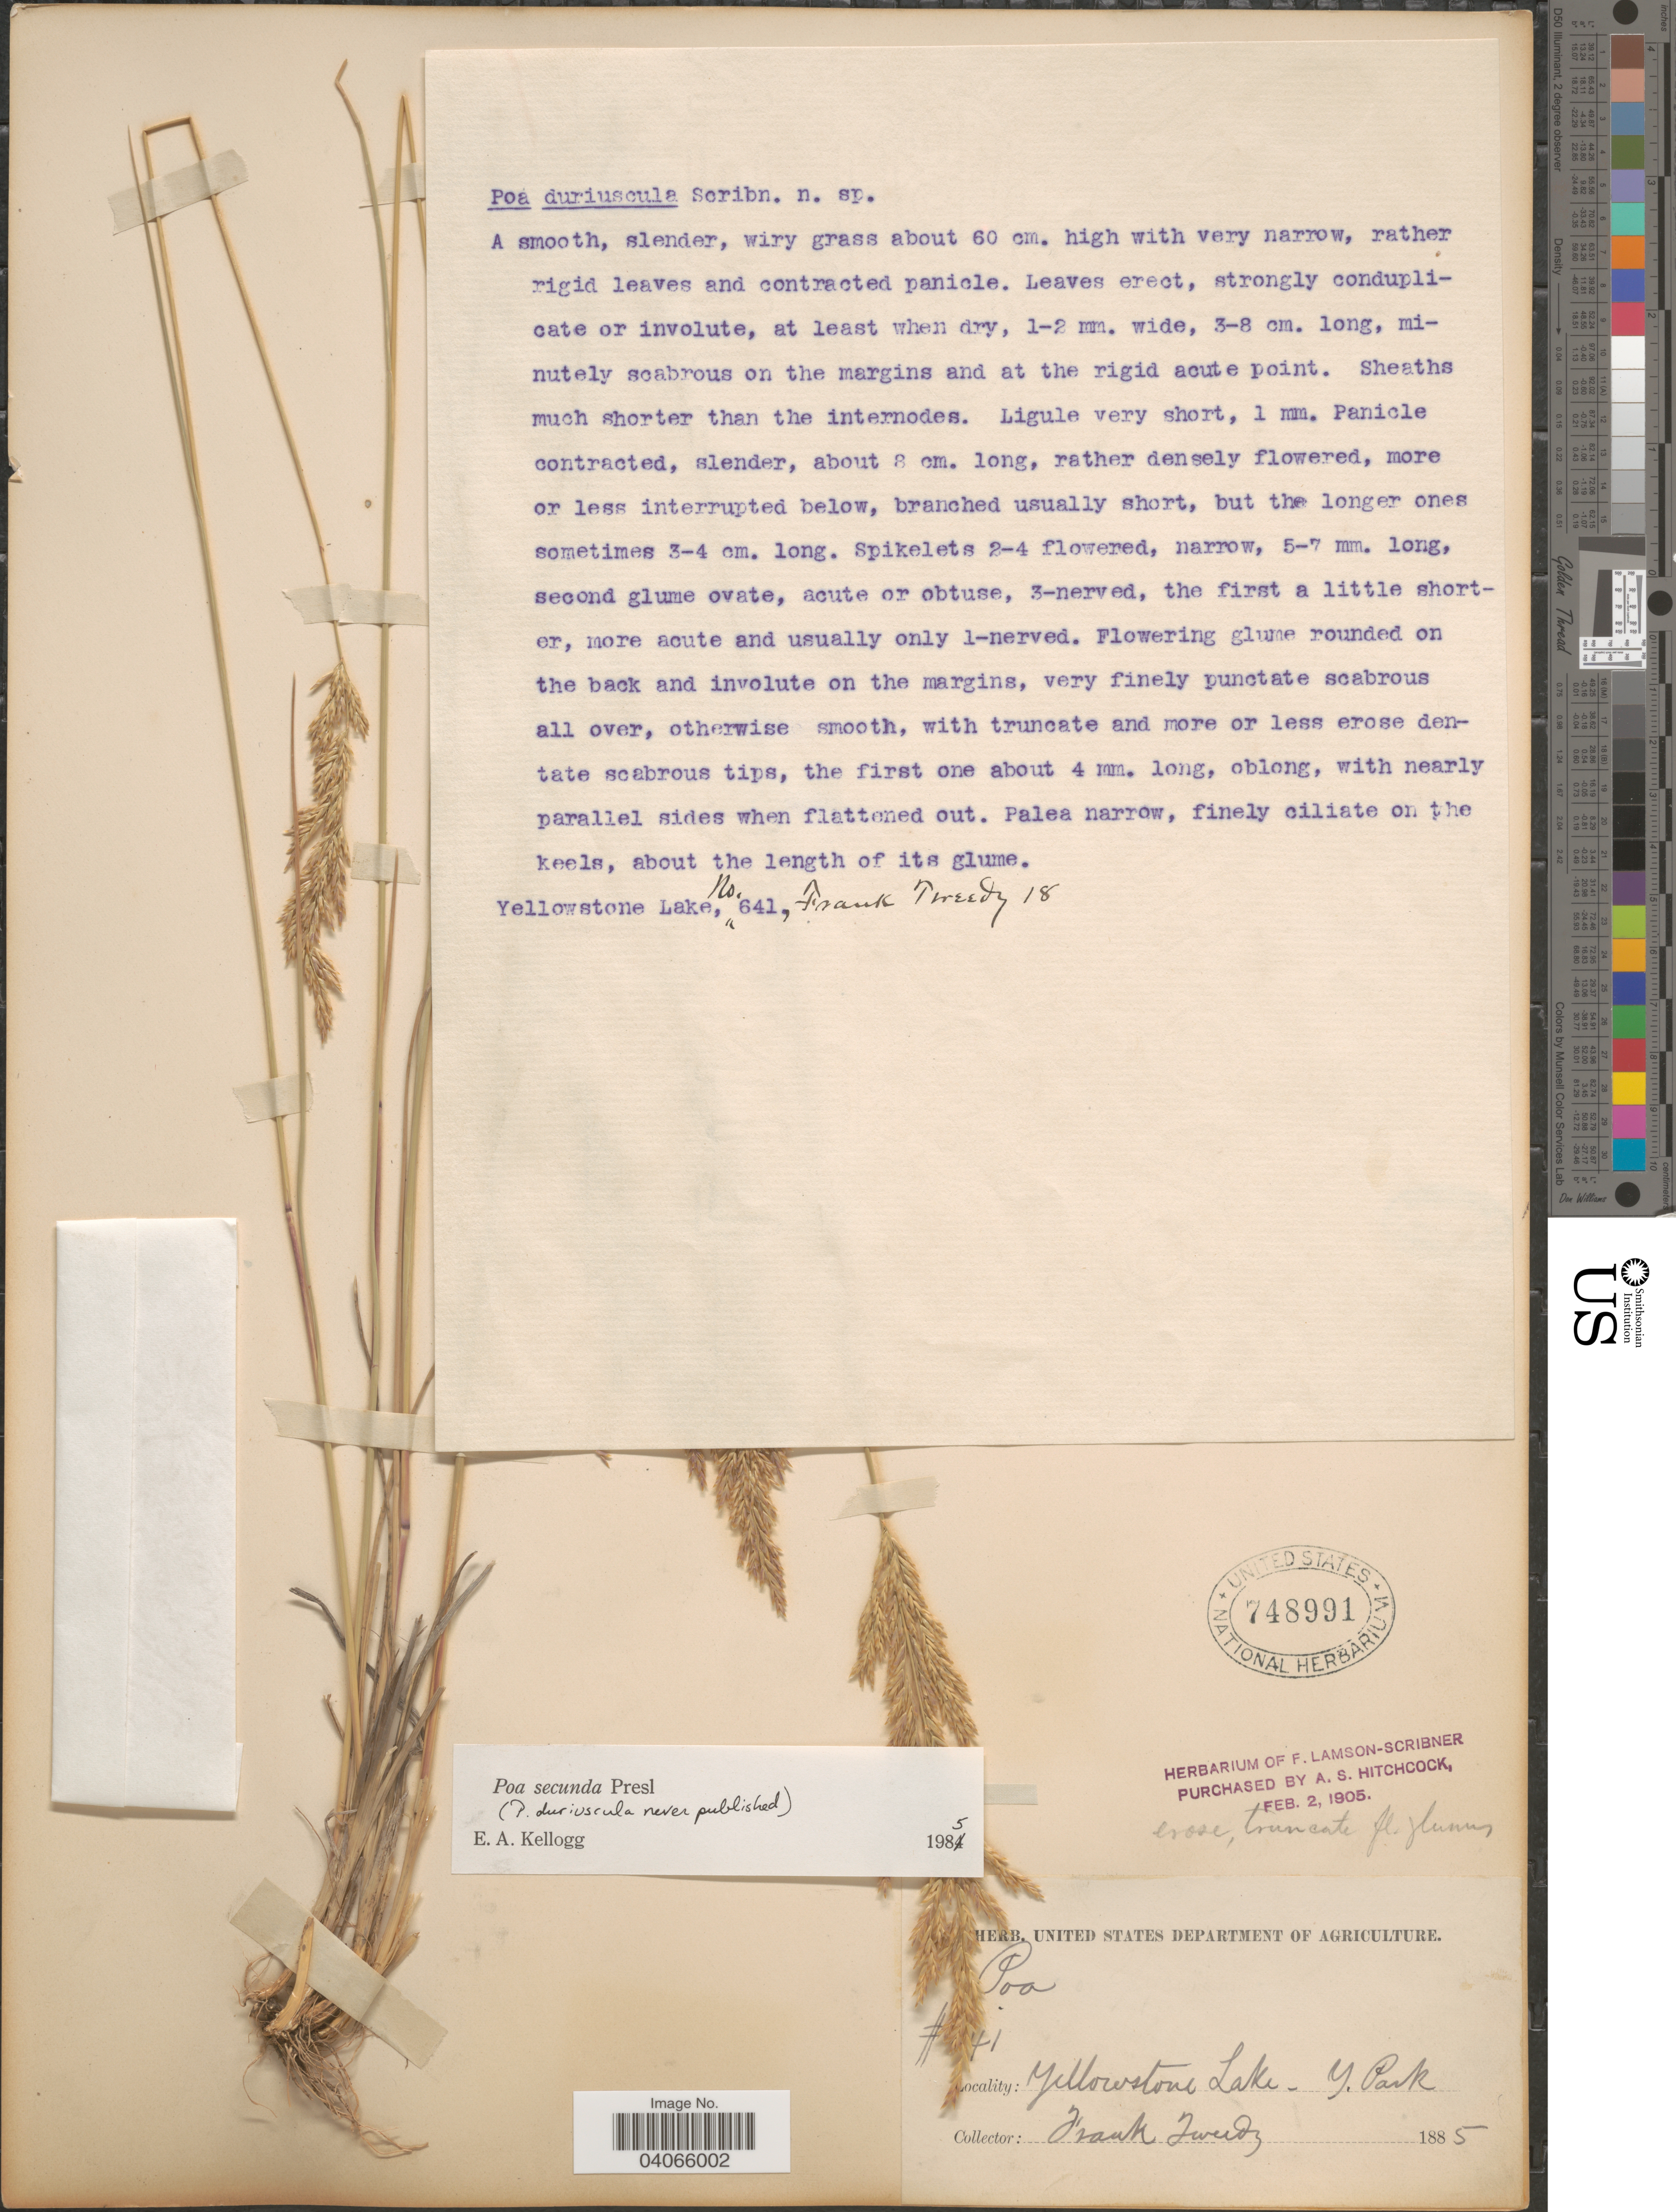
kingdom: Plantae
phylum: Tracheophyta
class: Liliopsida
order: Poales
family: Poaceae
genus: Poa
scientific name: Poa secunda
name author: J. Presl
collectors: F. Tweedy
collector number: !41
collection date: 1885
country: United States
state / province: Wyoming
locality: Yellowstone Lake - Y. Park.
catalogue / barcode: US 748991